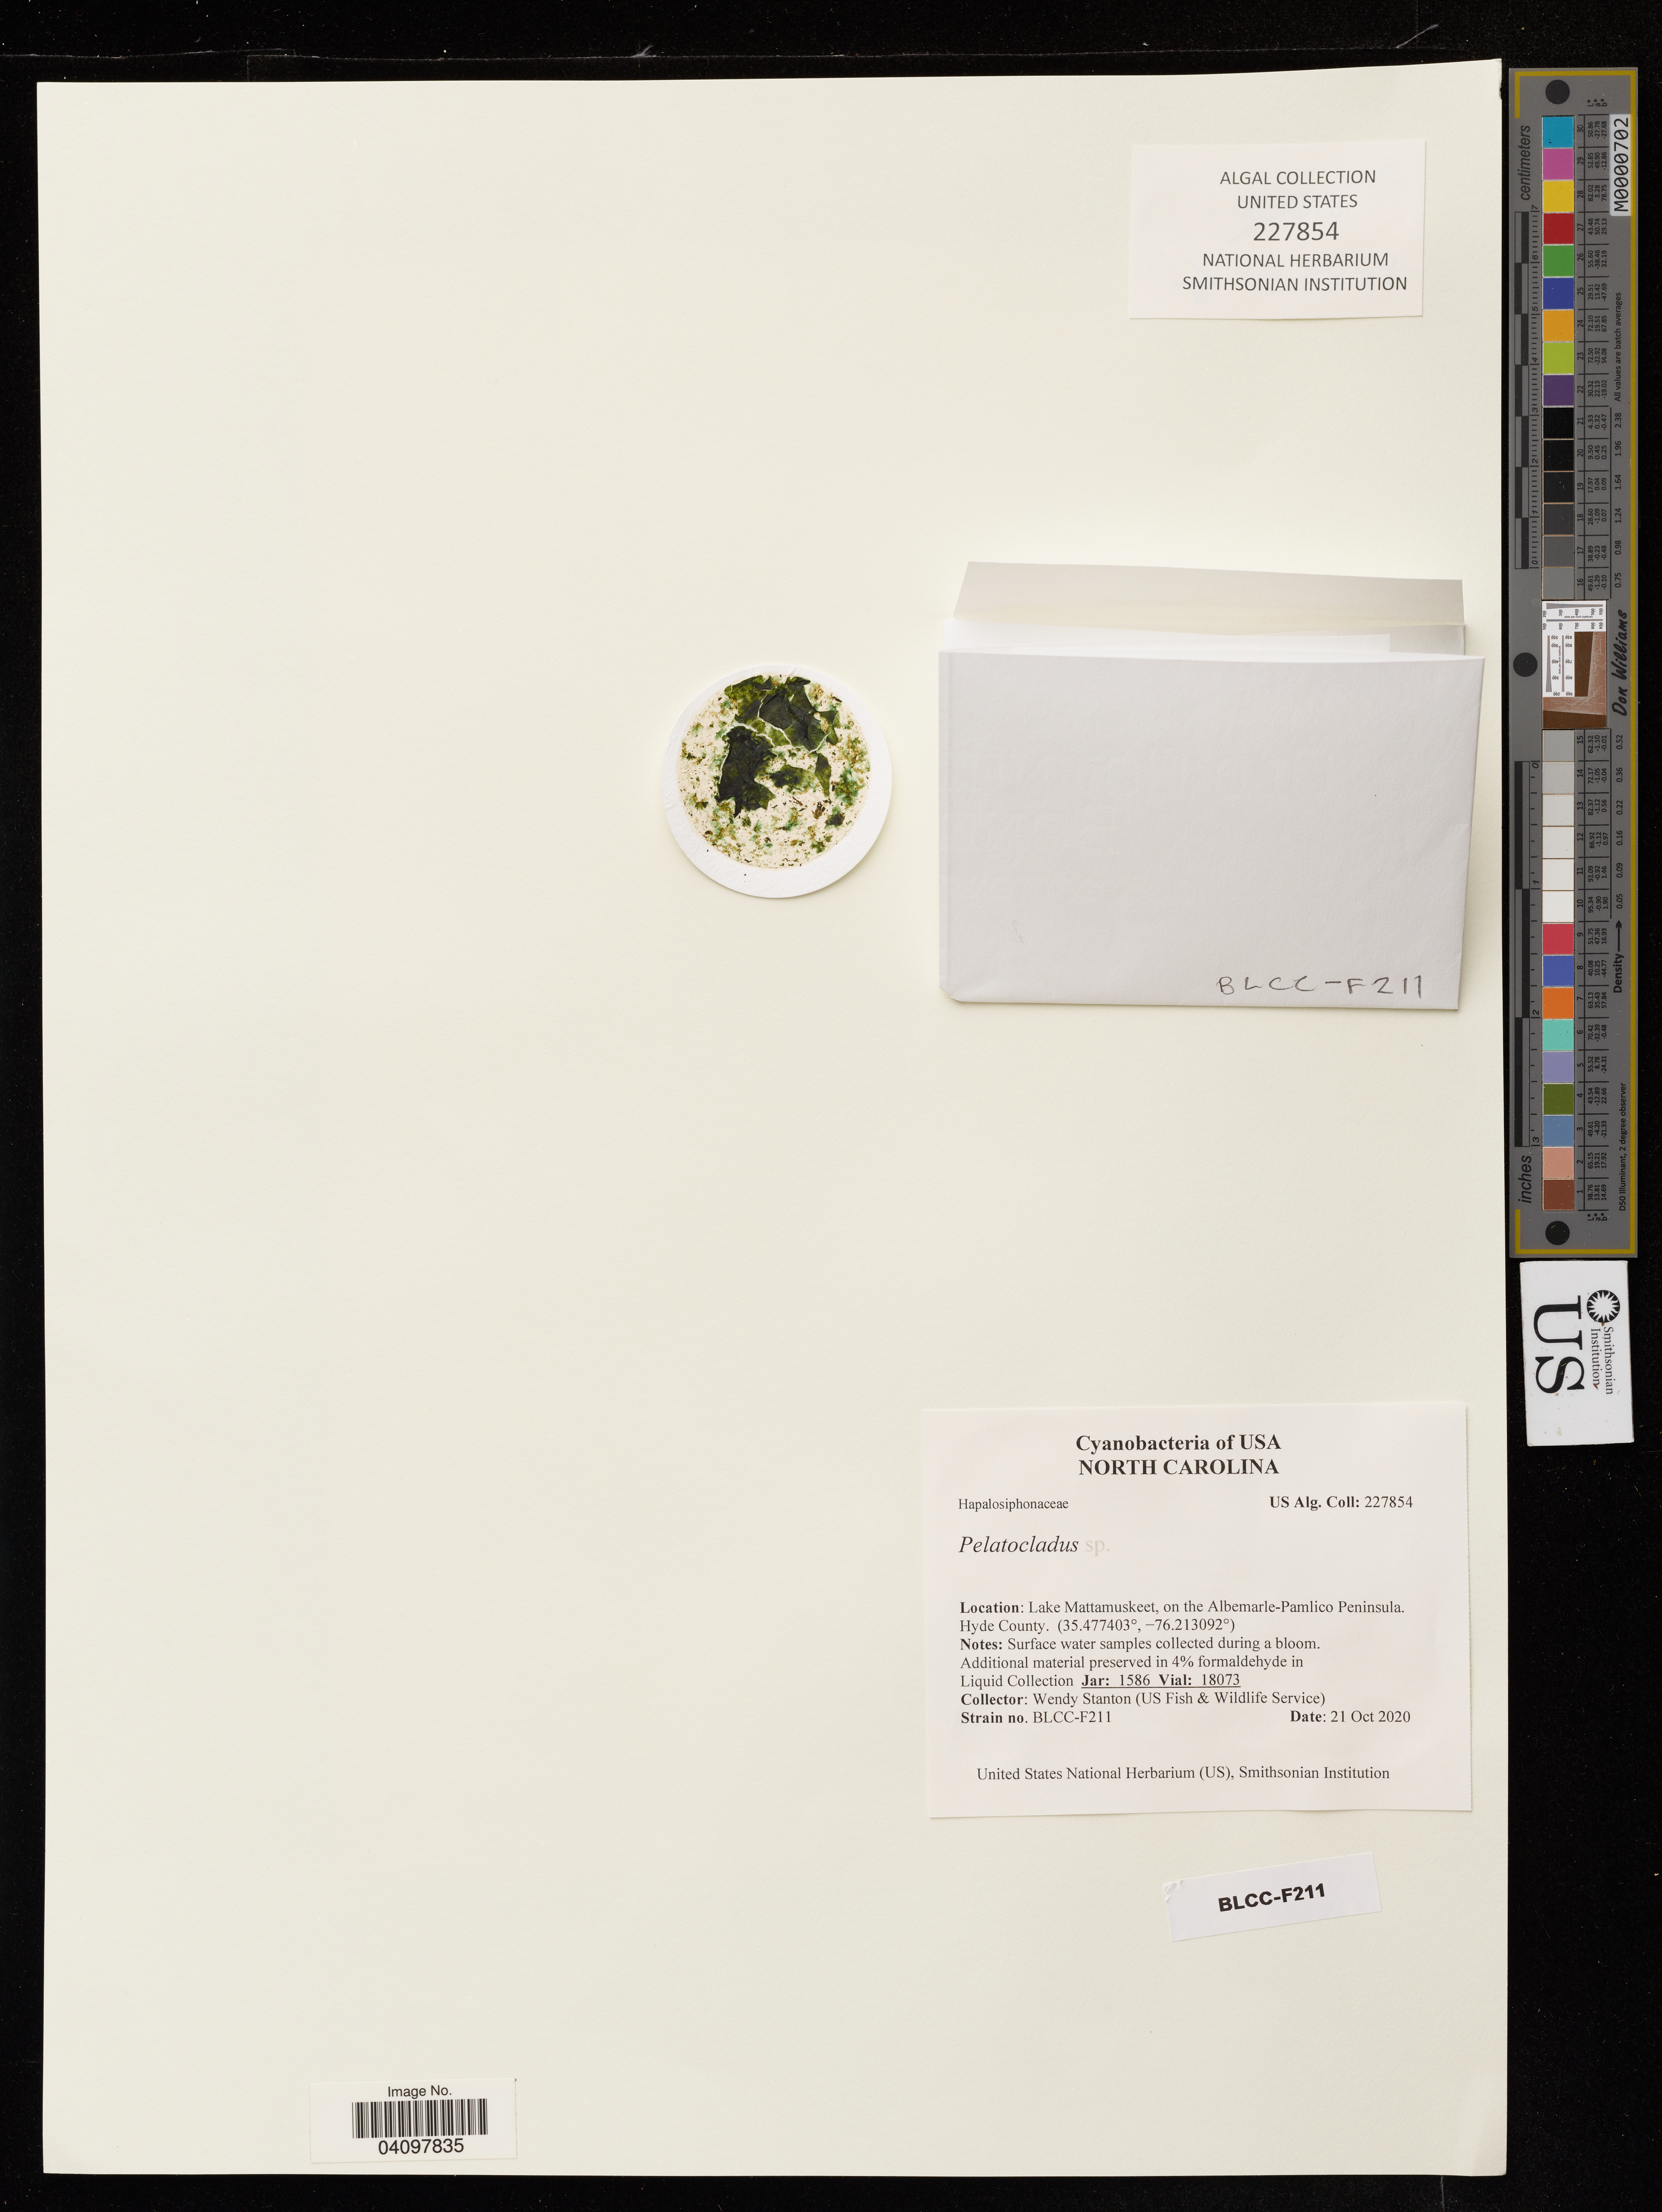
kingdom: Bacteria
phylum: Cyanobacteria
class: Cyanobacteriia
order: Cyanobacteriales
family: Hapalosiphonaceae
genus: Pelatocladus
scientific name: Pelatocladus sp.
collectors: W. Stanton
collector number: BLCC-F211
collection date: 2020-10-21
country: United States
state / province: North Carolina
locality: Lake Mattamuskeet, on the Albemarle-Pamlico Peninsula. Hyde County.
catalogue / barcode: US 227854